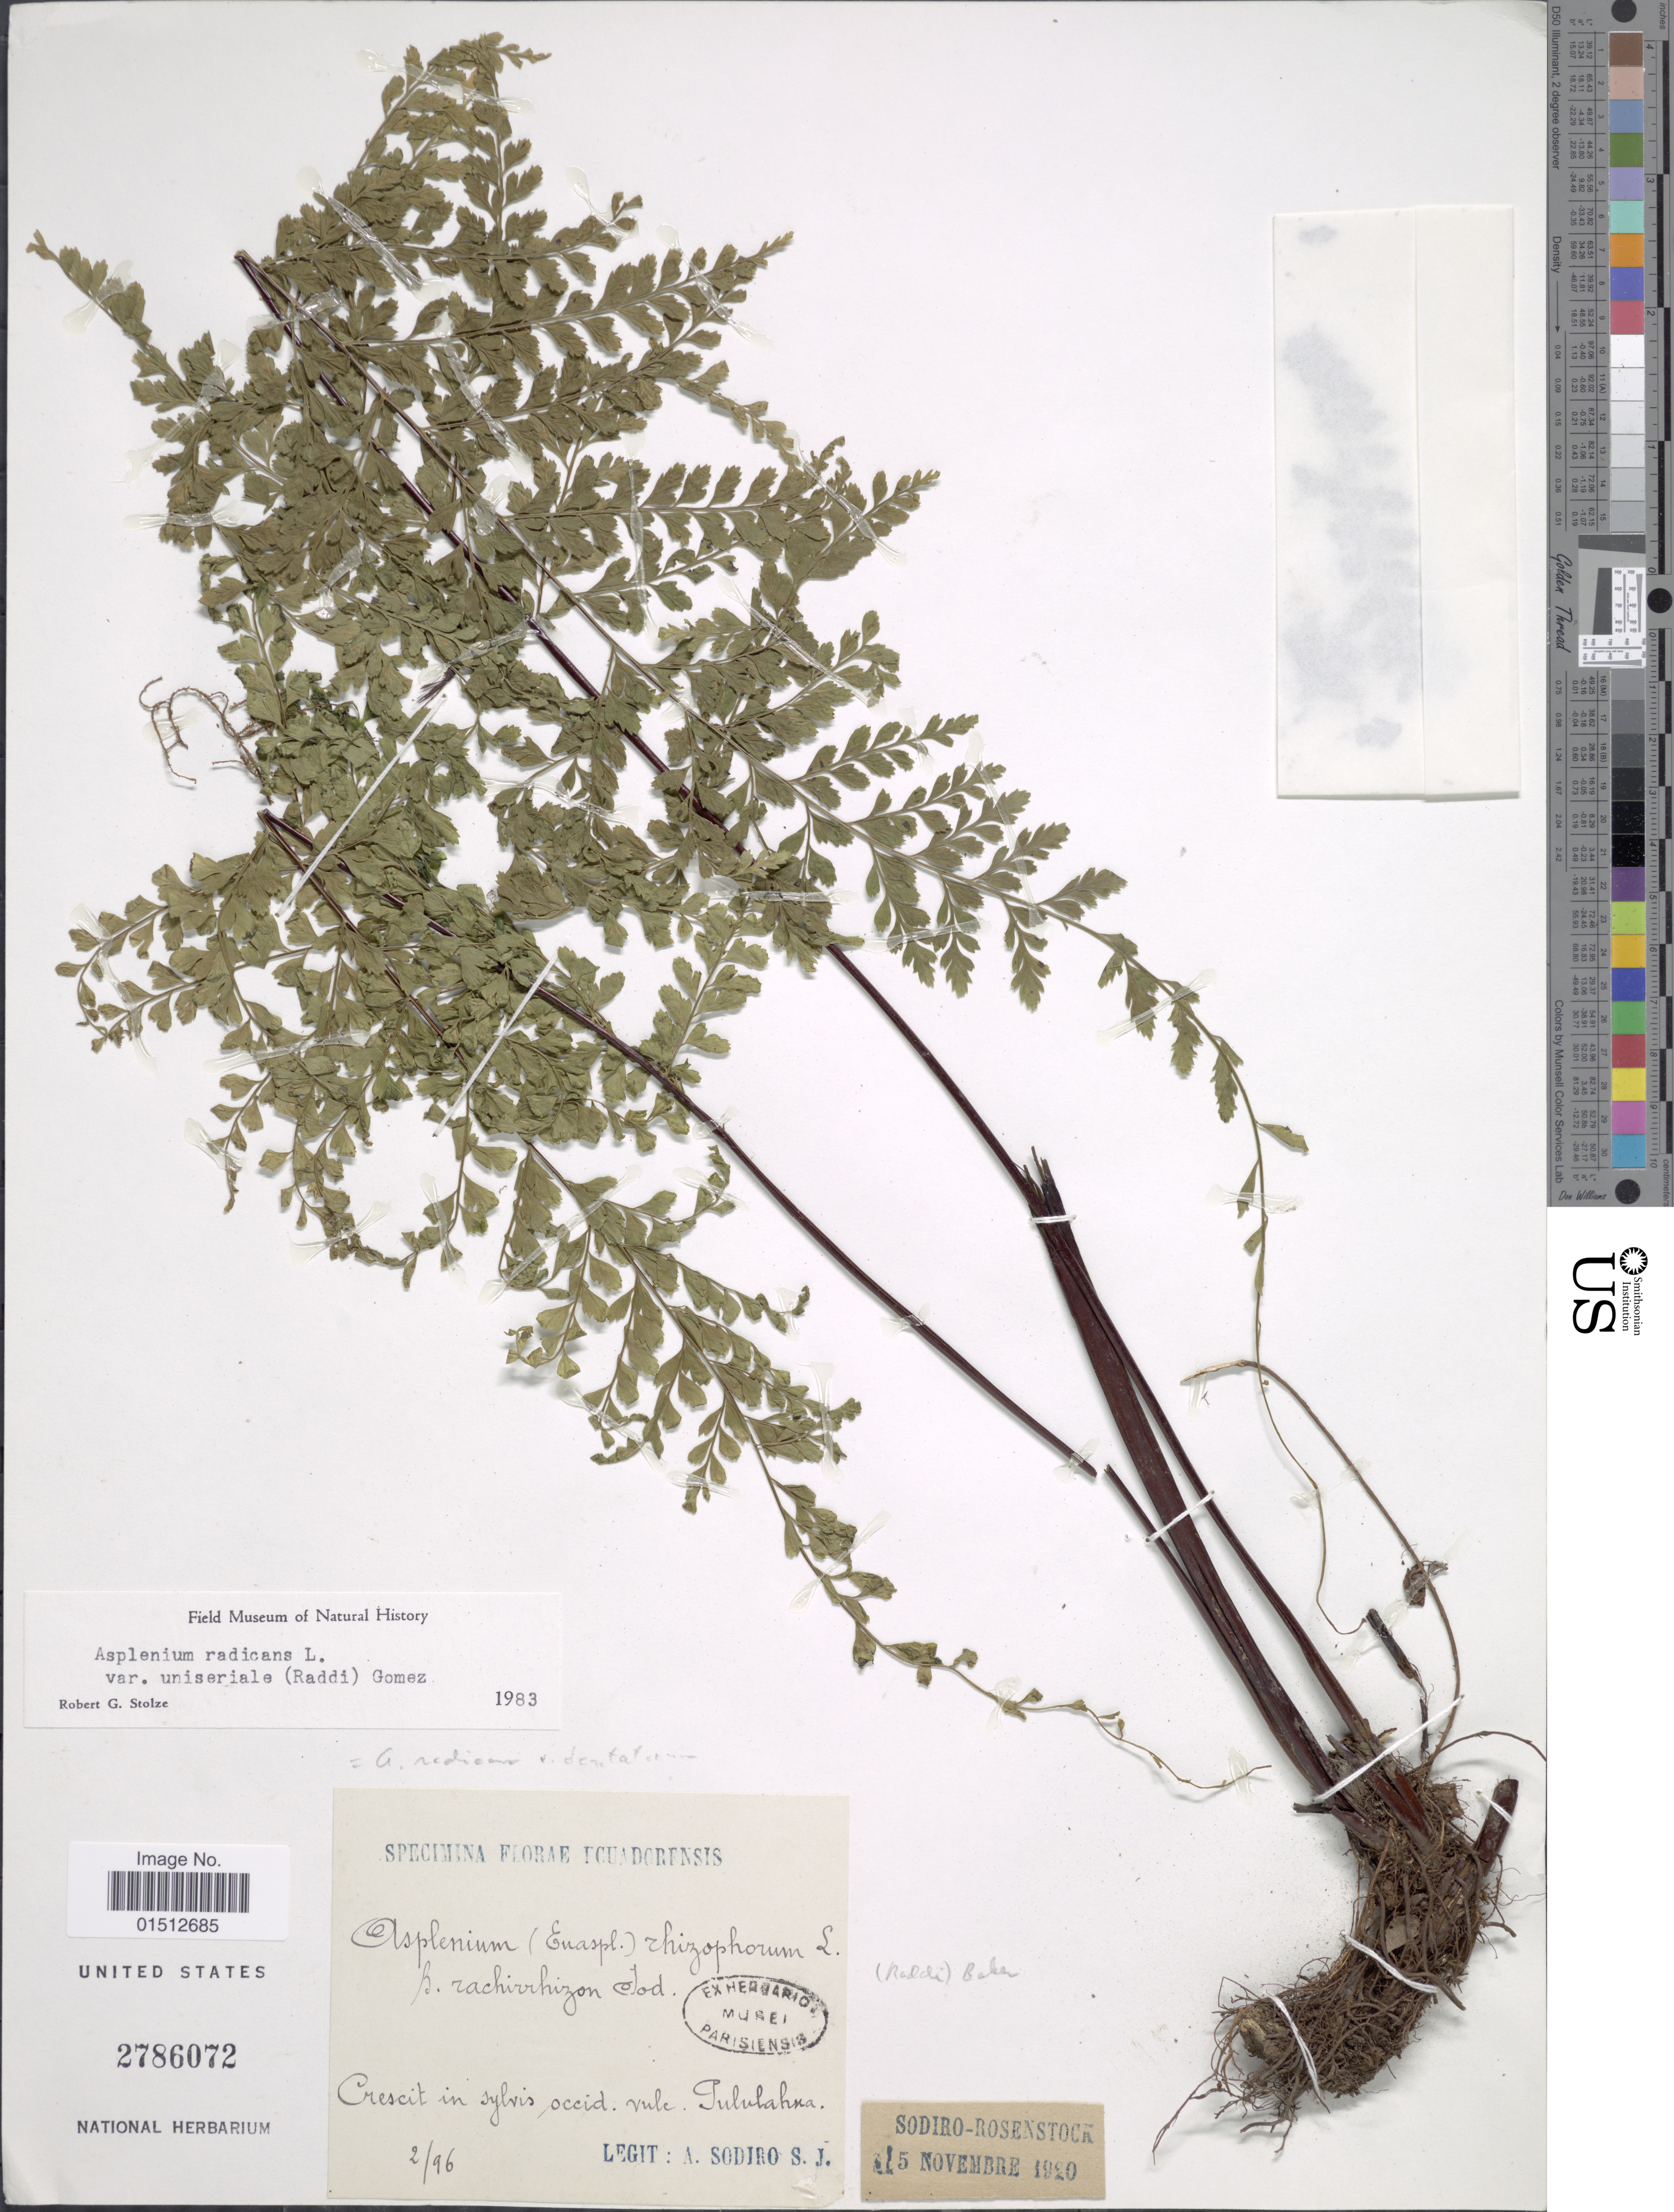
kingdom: Plantae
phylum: Tracheophyta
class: Polypodiopsida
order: Polypodiales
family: Aspleniaceae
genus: Asplenium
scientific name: Asplenium radicans var. uniserale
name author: (Raddi) L.D. Gómez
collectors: A. Sodiro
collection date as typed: Transcribed d/m/y: /2/96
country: Ecuador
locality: Crescit in sylvis occid. vulc. Puluhua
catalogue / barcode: US 2786072